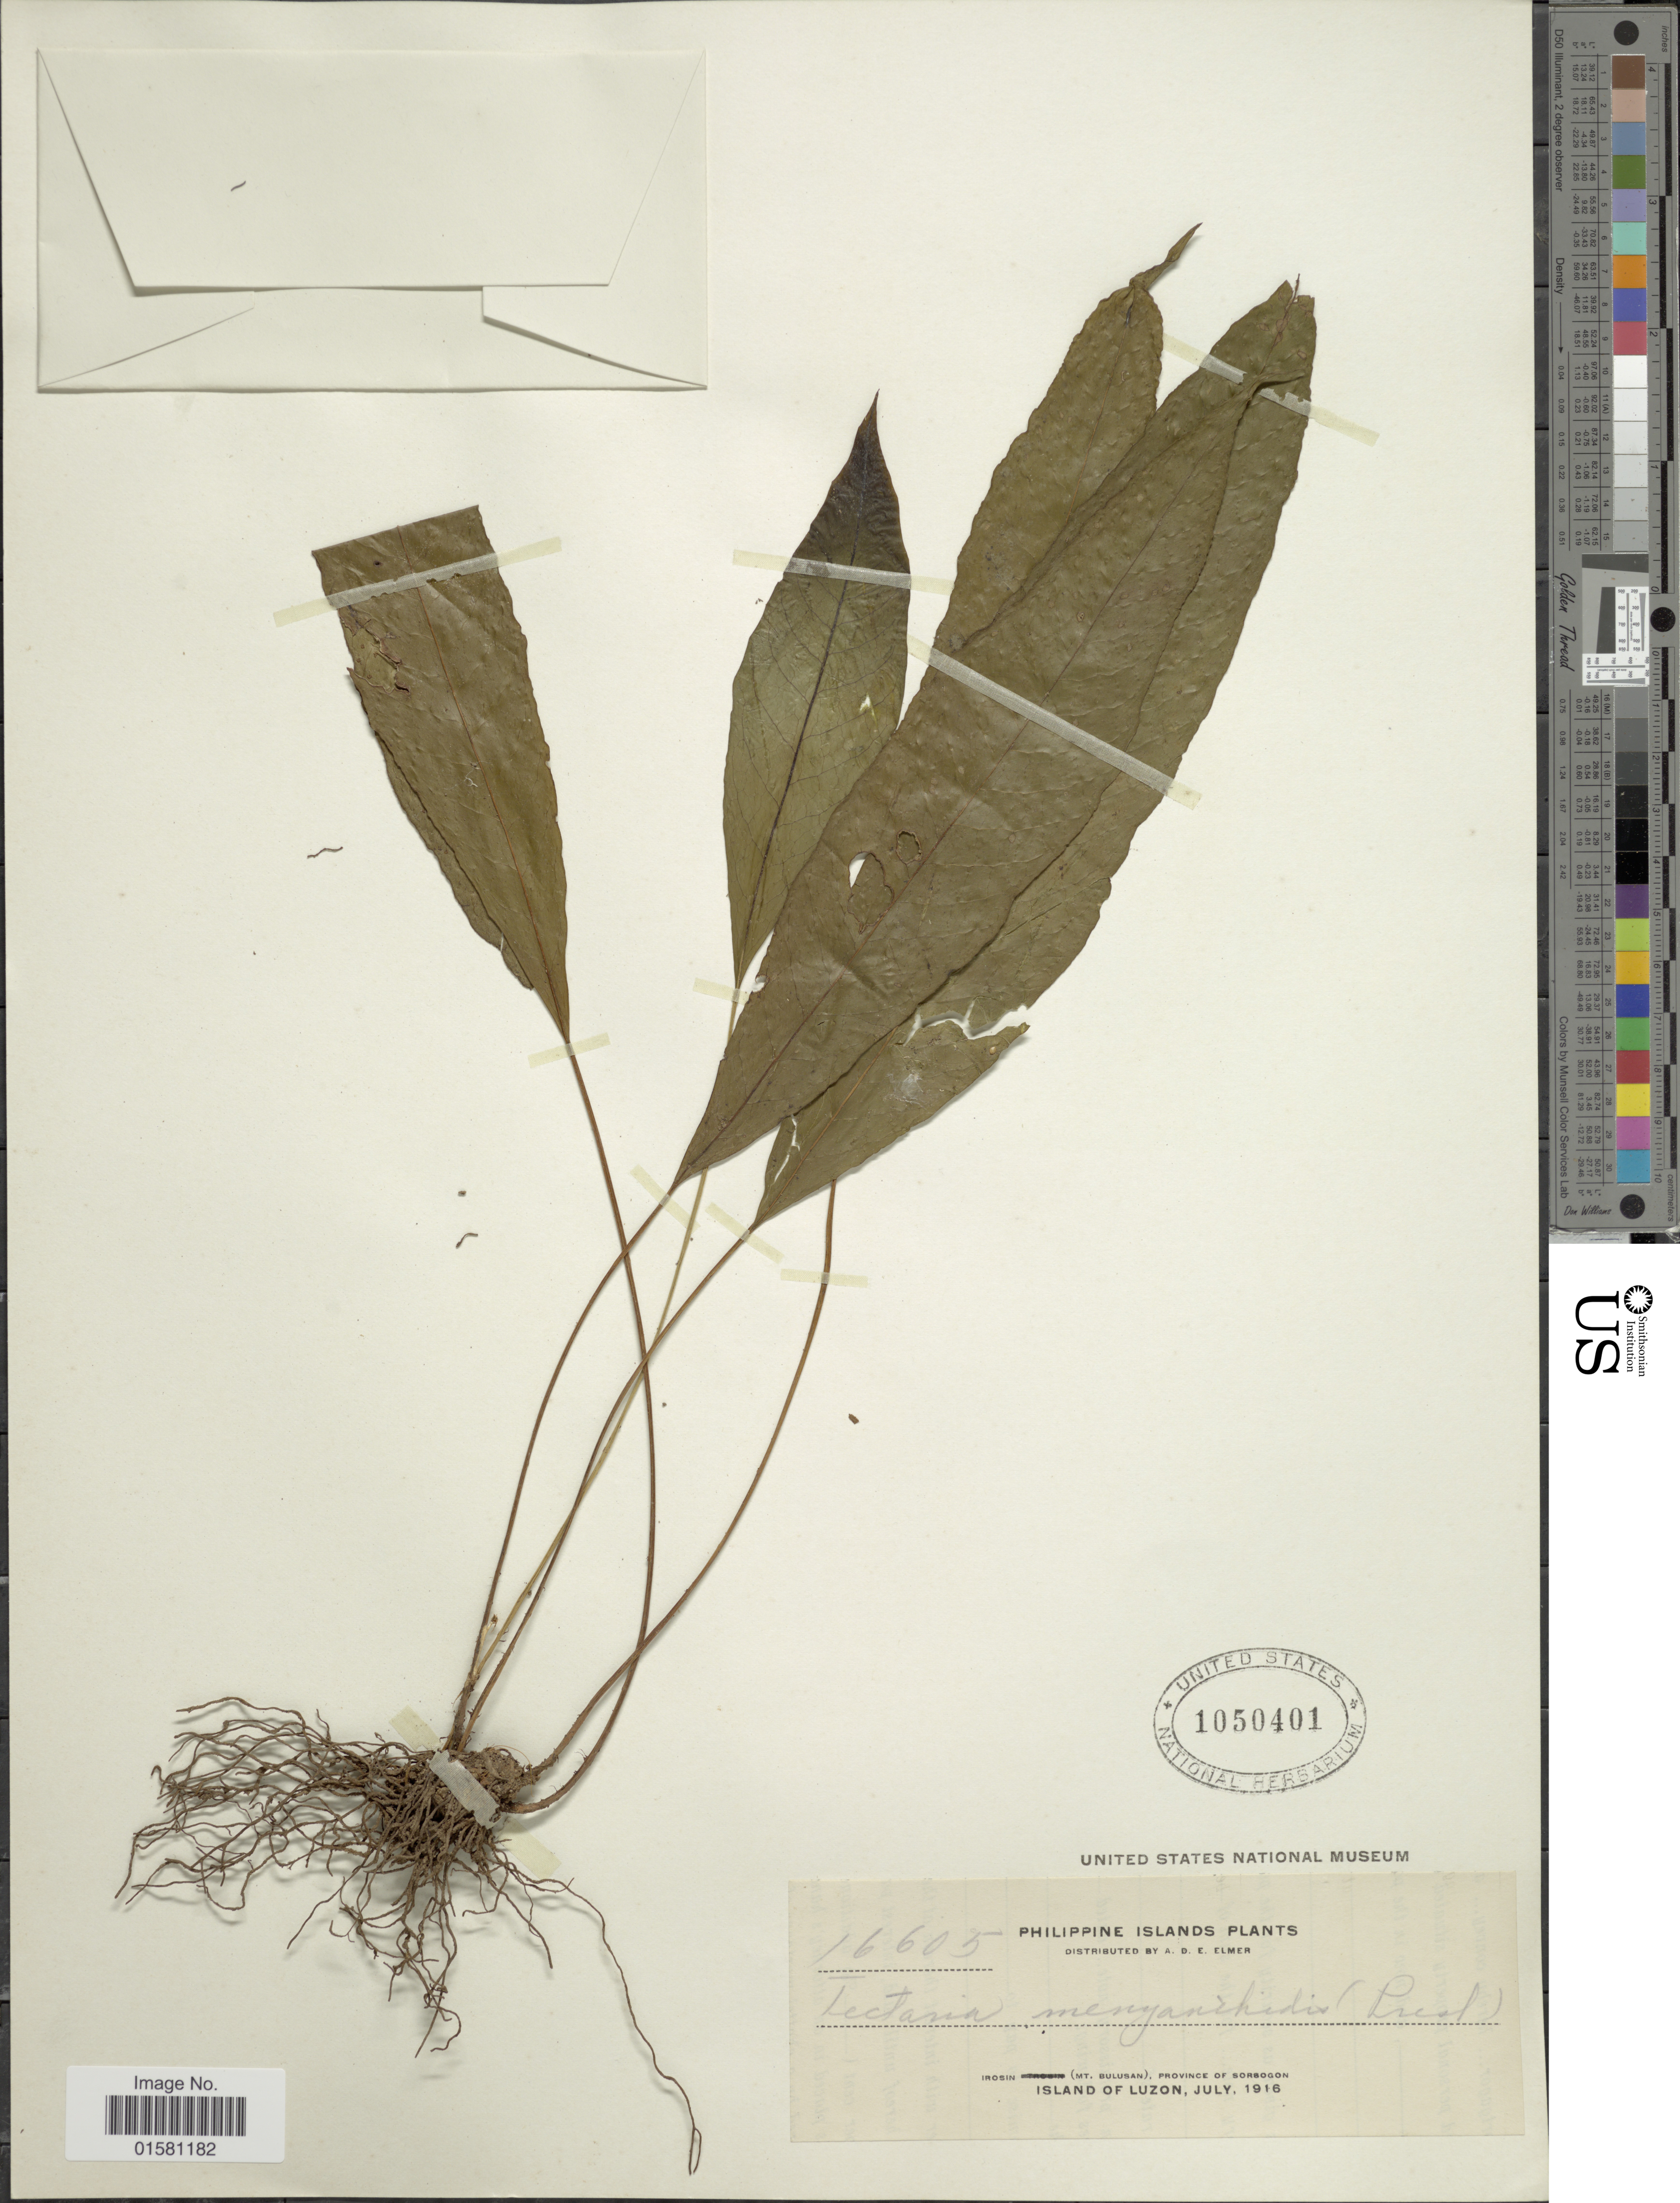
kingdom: Plantae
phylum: Tracheophyta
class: Polypodiopsida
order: Polypodiales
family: Tectariaceae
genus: Tectaria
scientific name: Tectaria menyanthidis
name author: (C. Presl) Copel.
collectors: A. D. E. Elmer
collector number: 16605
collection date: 1916-07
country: Philippines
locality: Irosini (Mt. Bulusan), Province of Sorsogon, Island of Luzon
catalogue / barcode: US 1050401